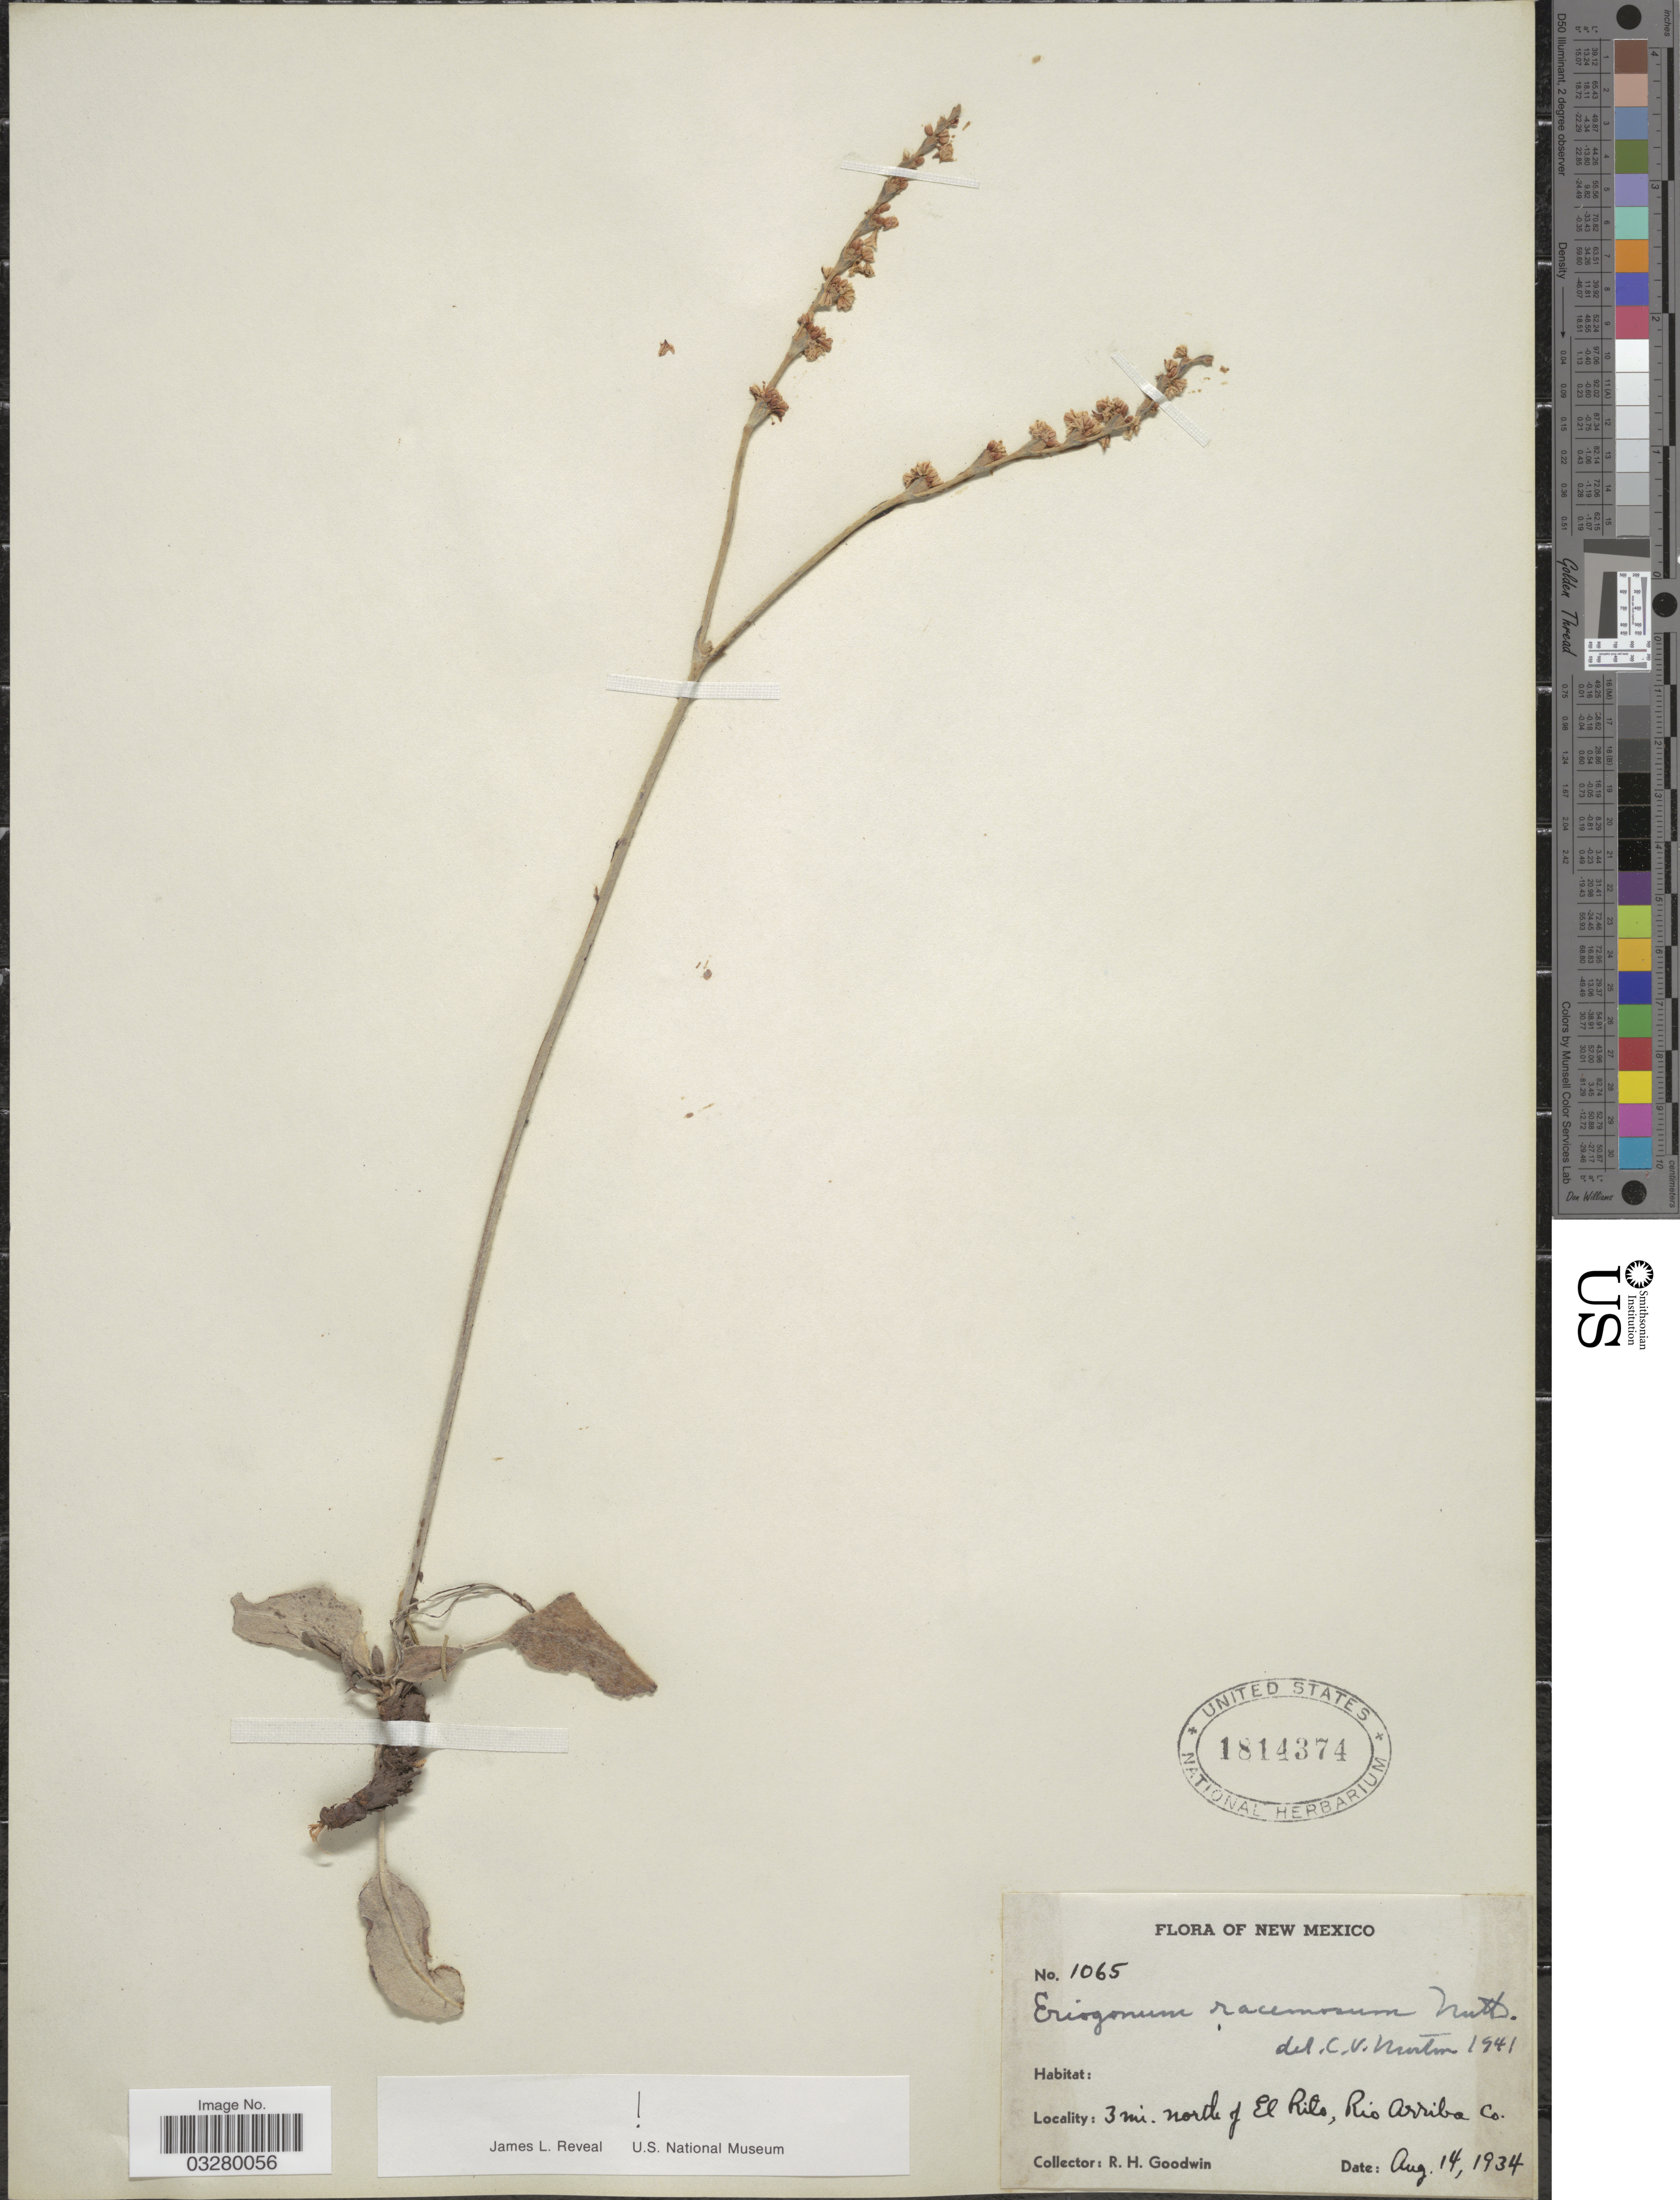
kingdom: Plantae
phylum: Tracheophyta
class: Magnoliopsida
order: Caryophyllales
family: Polygonaceae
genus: Eriogonum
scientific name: Eriogonum racemosum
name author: Nutt.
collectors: R. Goodwin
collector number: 1065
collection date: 1934-08-14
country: United States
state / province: New Mexico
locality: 3 mi. north of El Rito, Rio Arriba Co.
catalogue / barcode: US 1814374